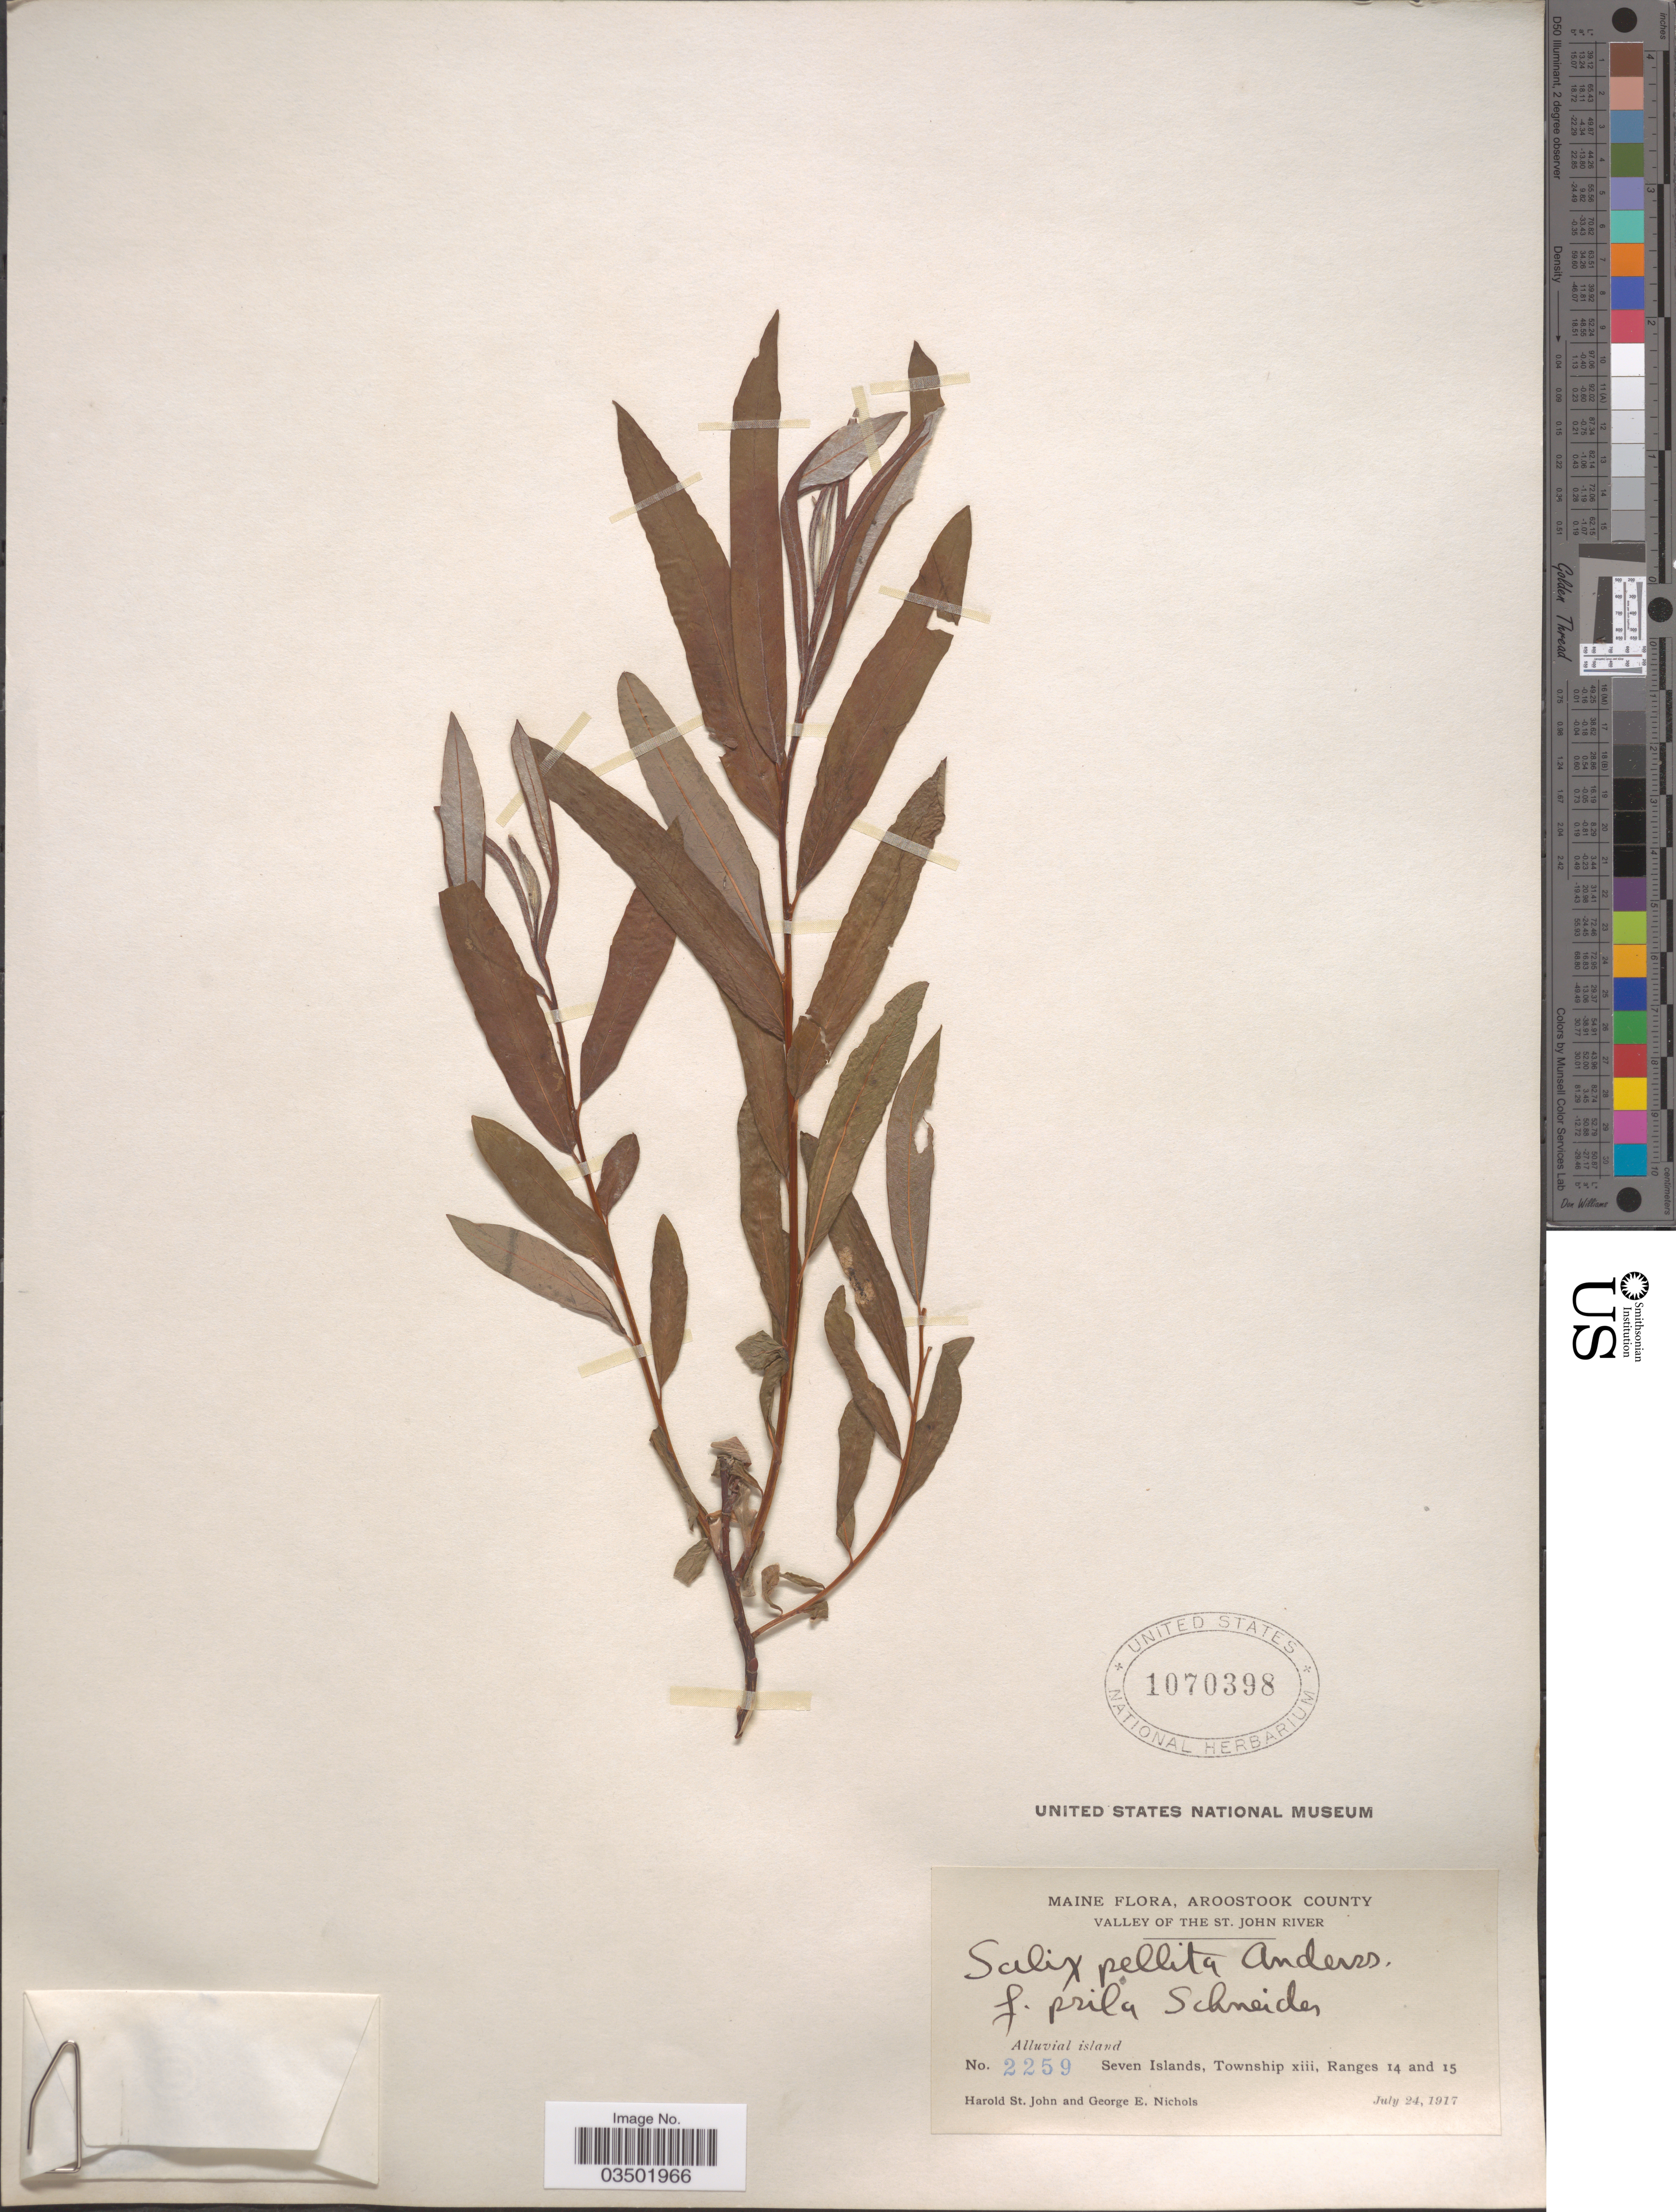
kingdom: Plantae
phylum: Tracheophyta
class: Magnoliopsida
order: Malpighiales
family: Salicaceae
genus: Salix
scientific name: Salix pellita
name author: (Andersson) Bebb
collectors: H. St. John & G. E. Nichols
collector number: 2259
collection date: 1917-07-24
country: United States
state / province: Maine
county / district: Aroostook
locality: Valley of the St. John River. Seven Islands, Township xiii, Ranges 14 and 15.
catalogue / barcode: US 1070398